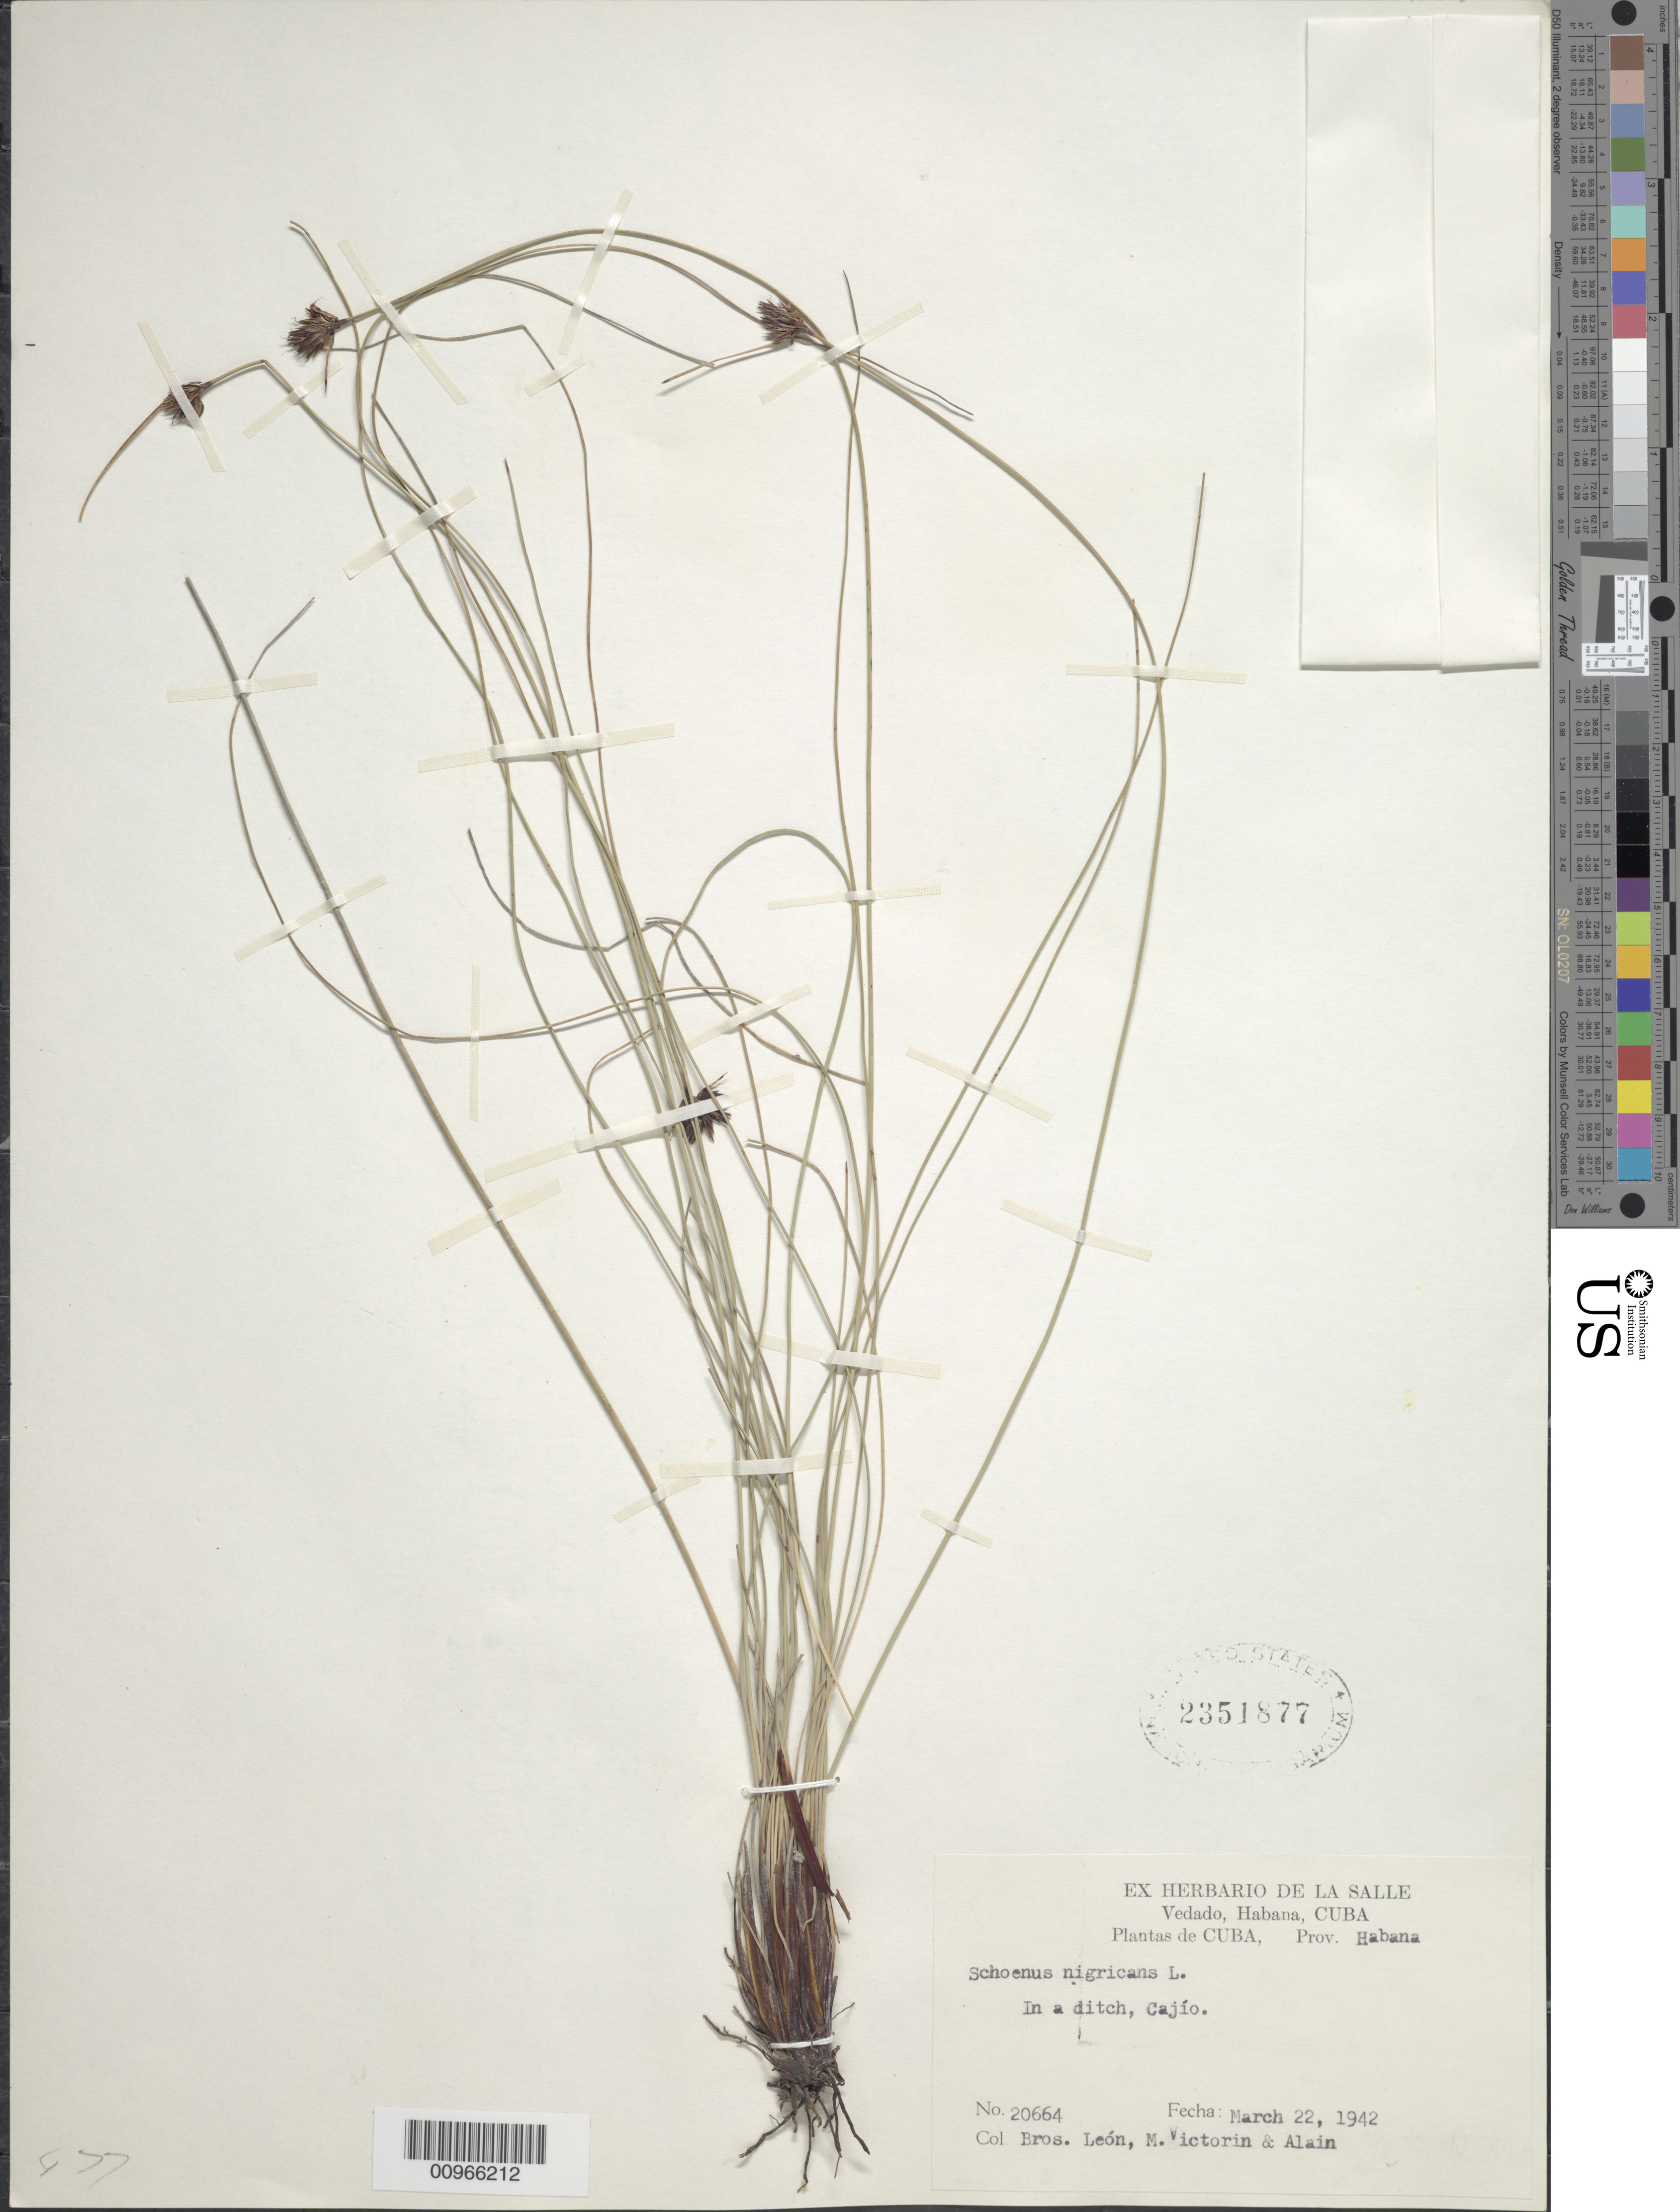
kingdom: Plantae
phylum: Tracheophyta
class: Liliopsida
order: Poales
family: Cyperaceae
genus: Schoenus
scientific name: Schoenus nigricans var. nigricans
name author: L.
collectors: Bro. León, F. Victorin & A. H. Liogier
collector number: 20664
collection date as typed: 22 Mar 1942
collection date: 1942-03-22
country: Cuba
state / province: La Habana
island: Cuba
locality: Cajío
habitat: In a ditch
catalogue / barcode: US 2351877